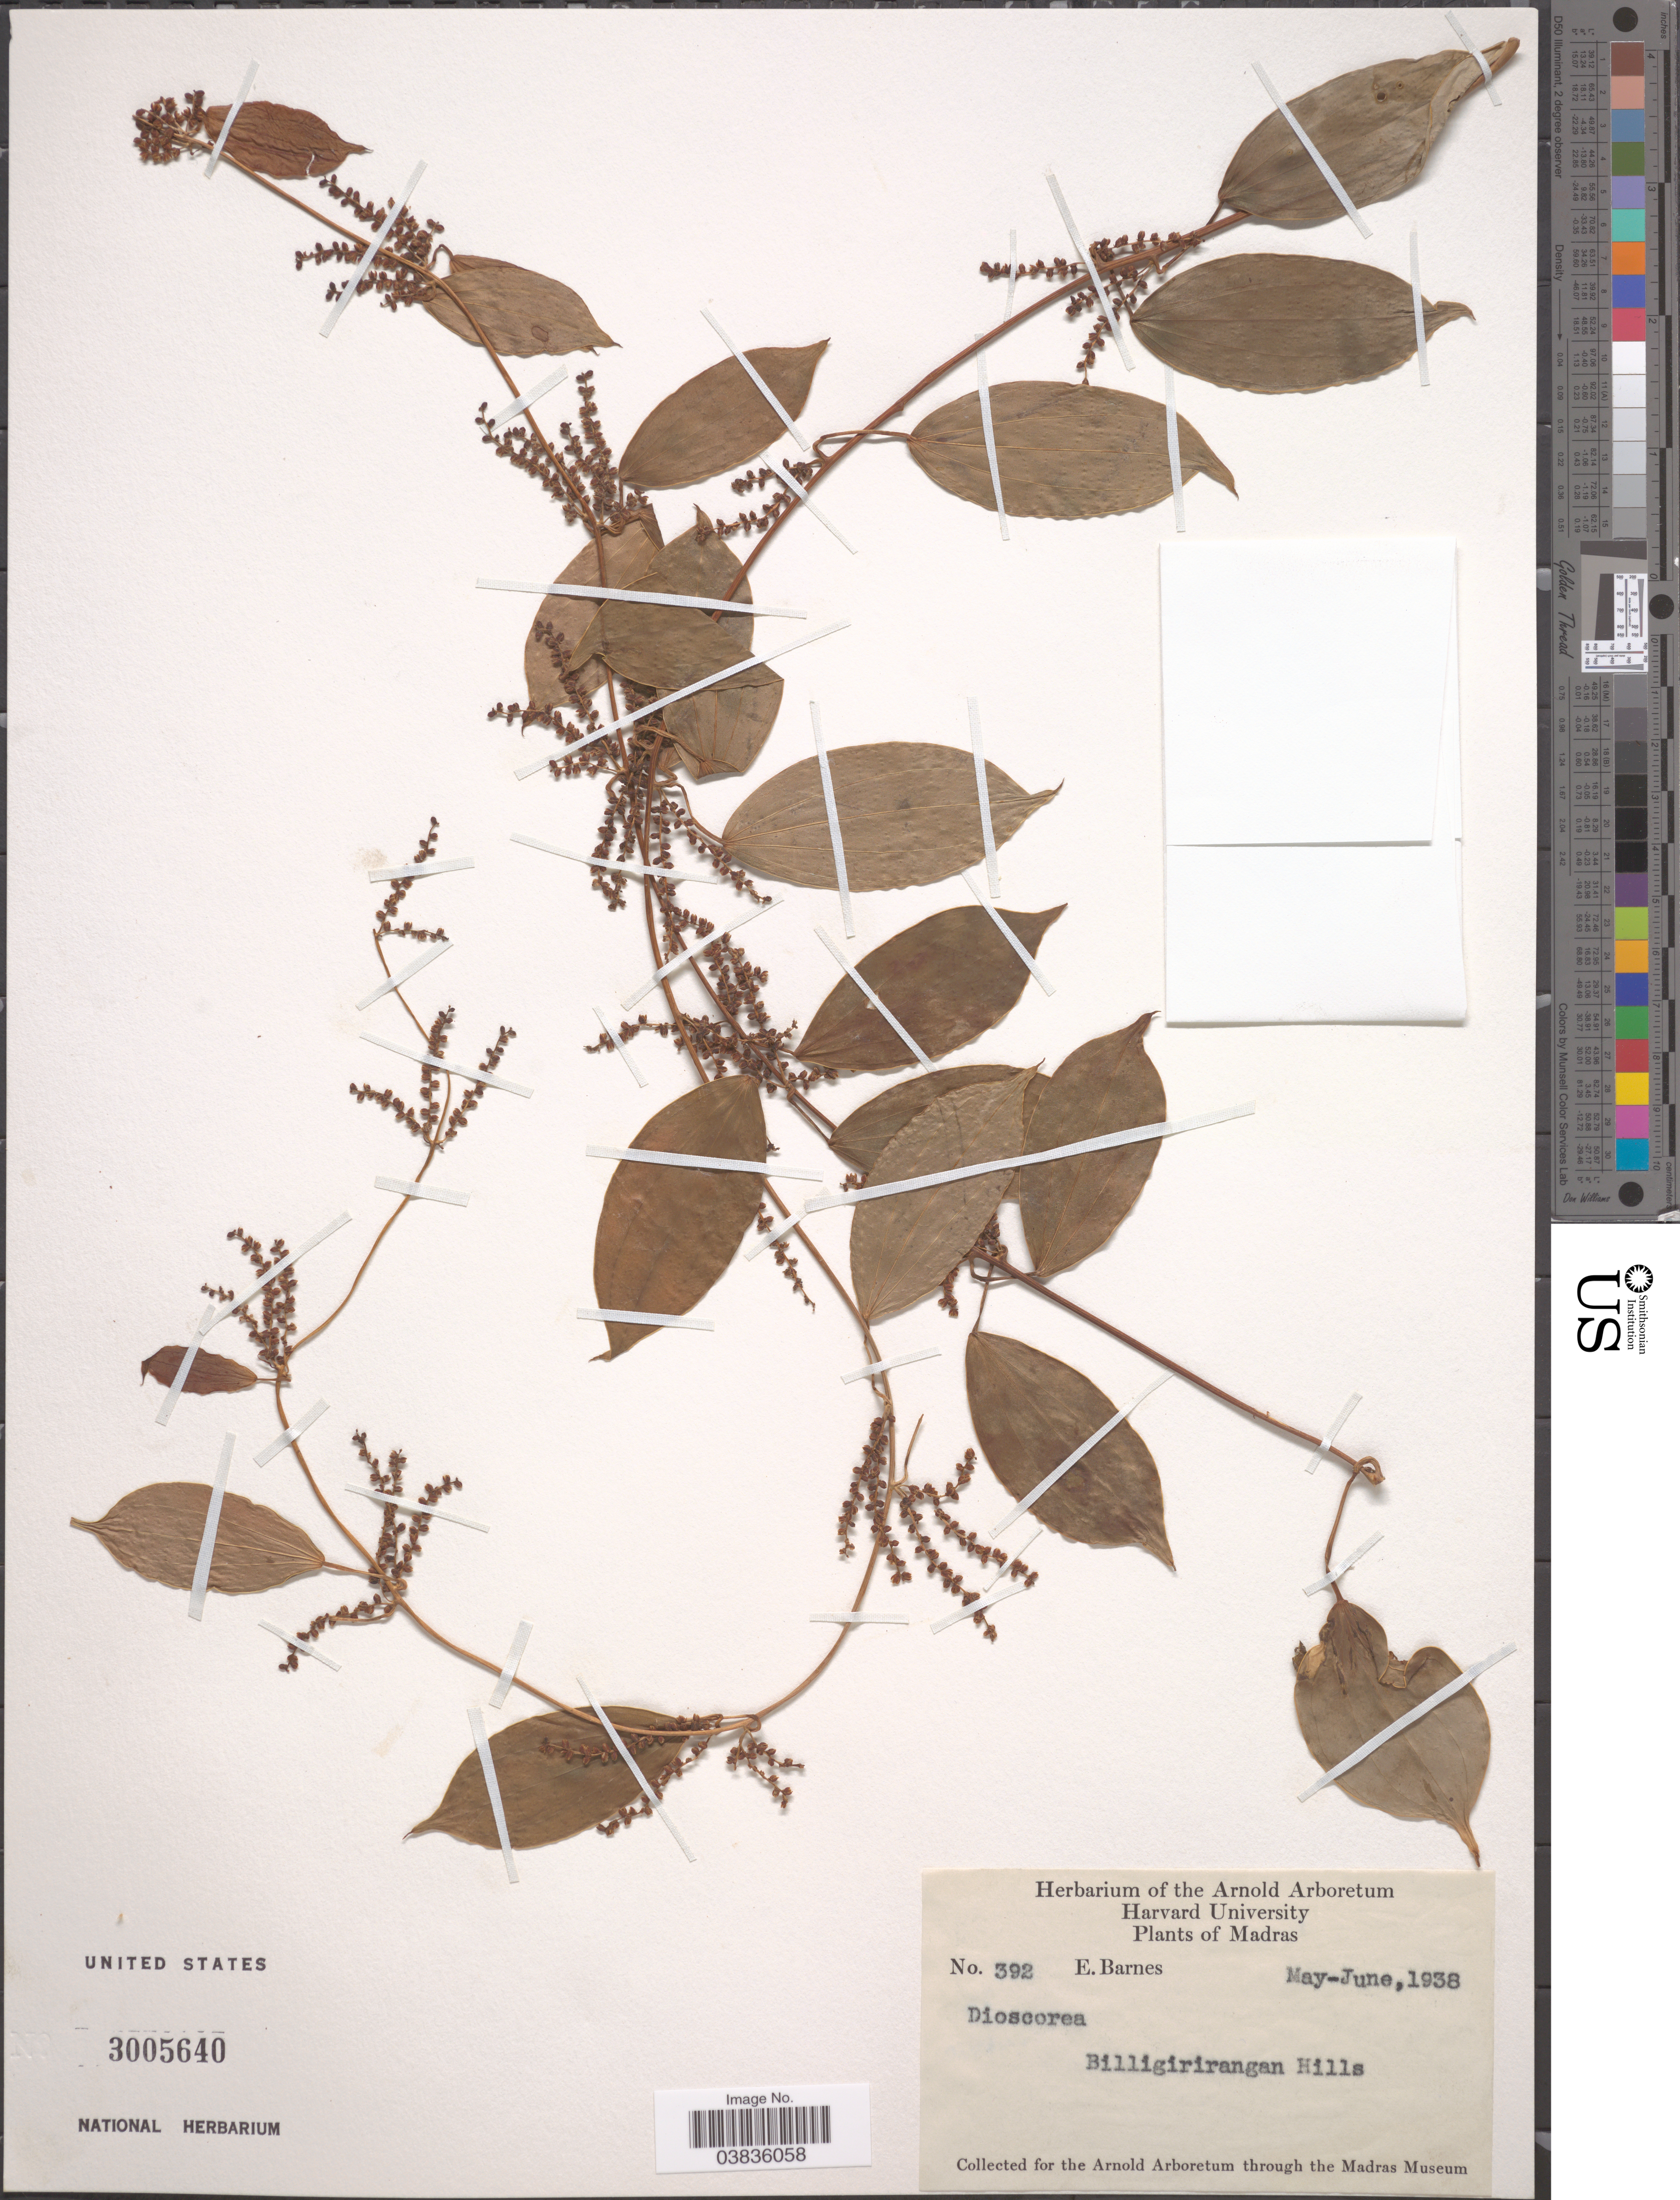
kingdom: Plantae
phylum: Tracheophyta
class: Liliopsida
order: Dioscoreales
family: Dioscoreaceae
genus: Dioscorea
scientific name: Dioscorea sp.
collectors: E. Barnes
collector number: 392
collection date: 1938-05/1938-06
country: India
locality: Madras. Billigirirangan Hills.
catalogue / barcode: US 3005640